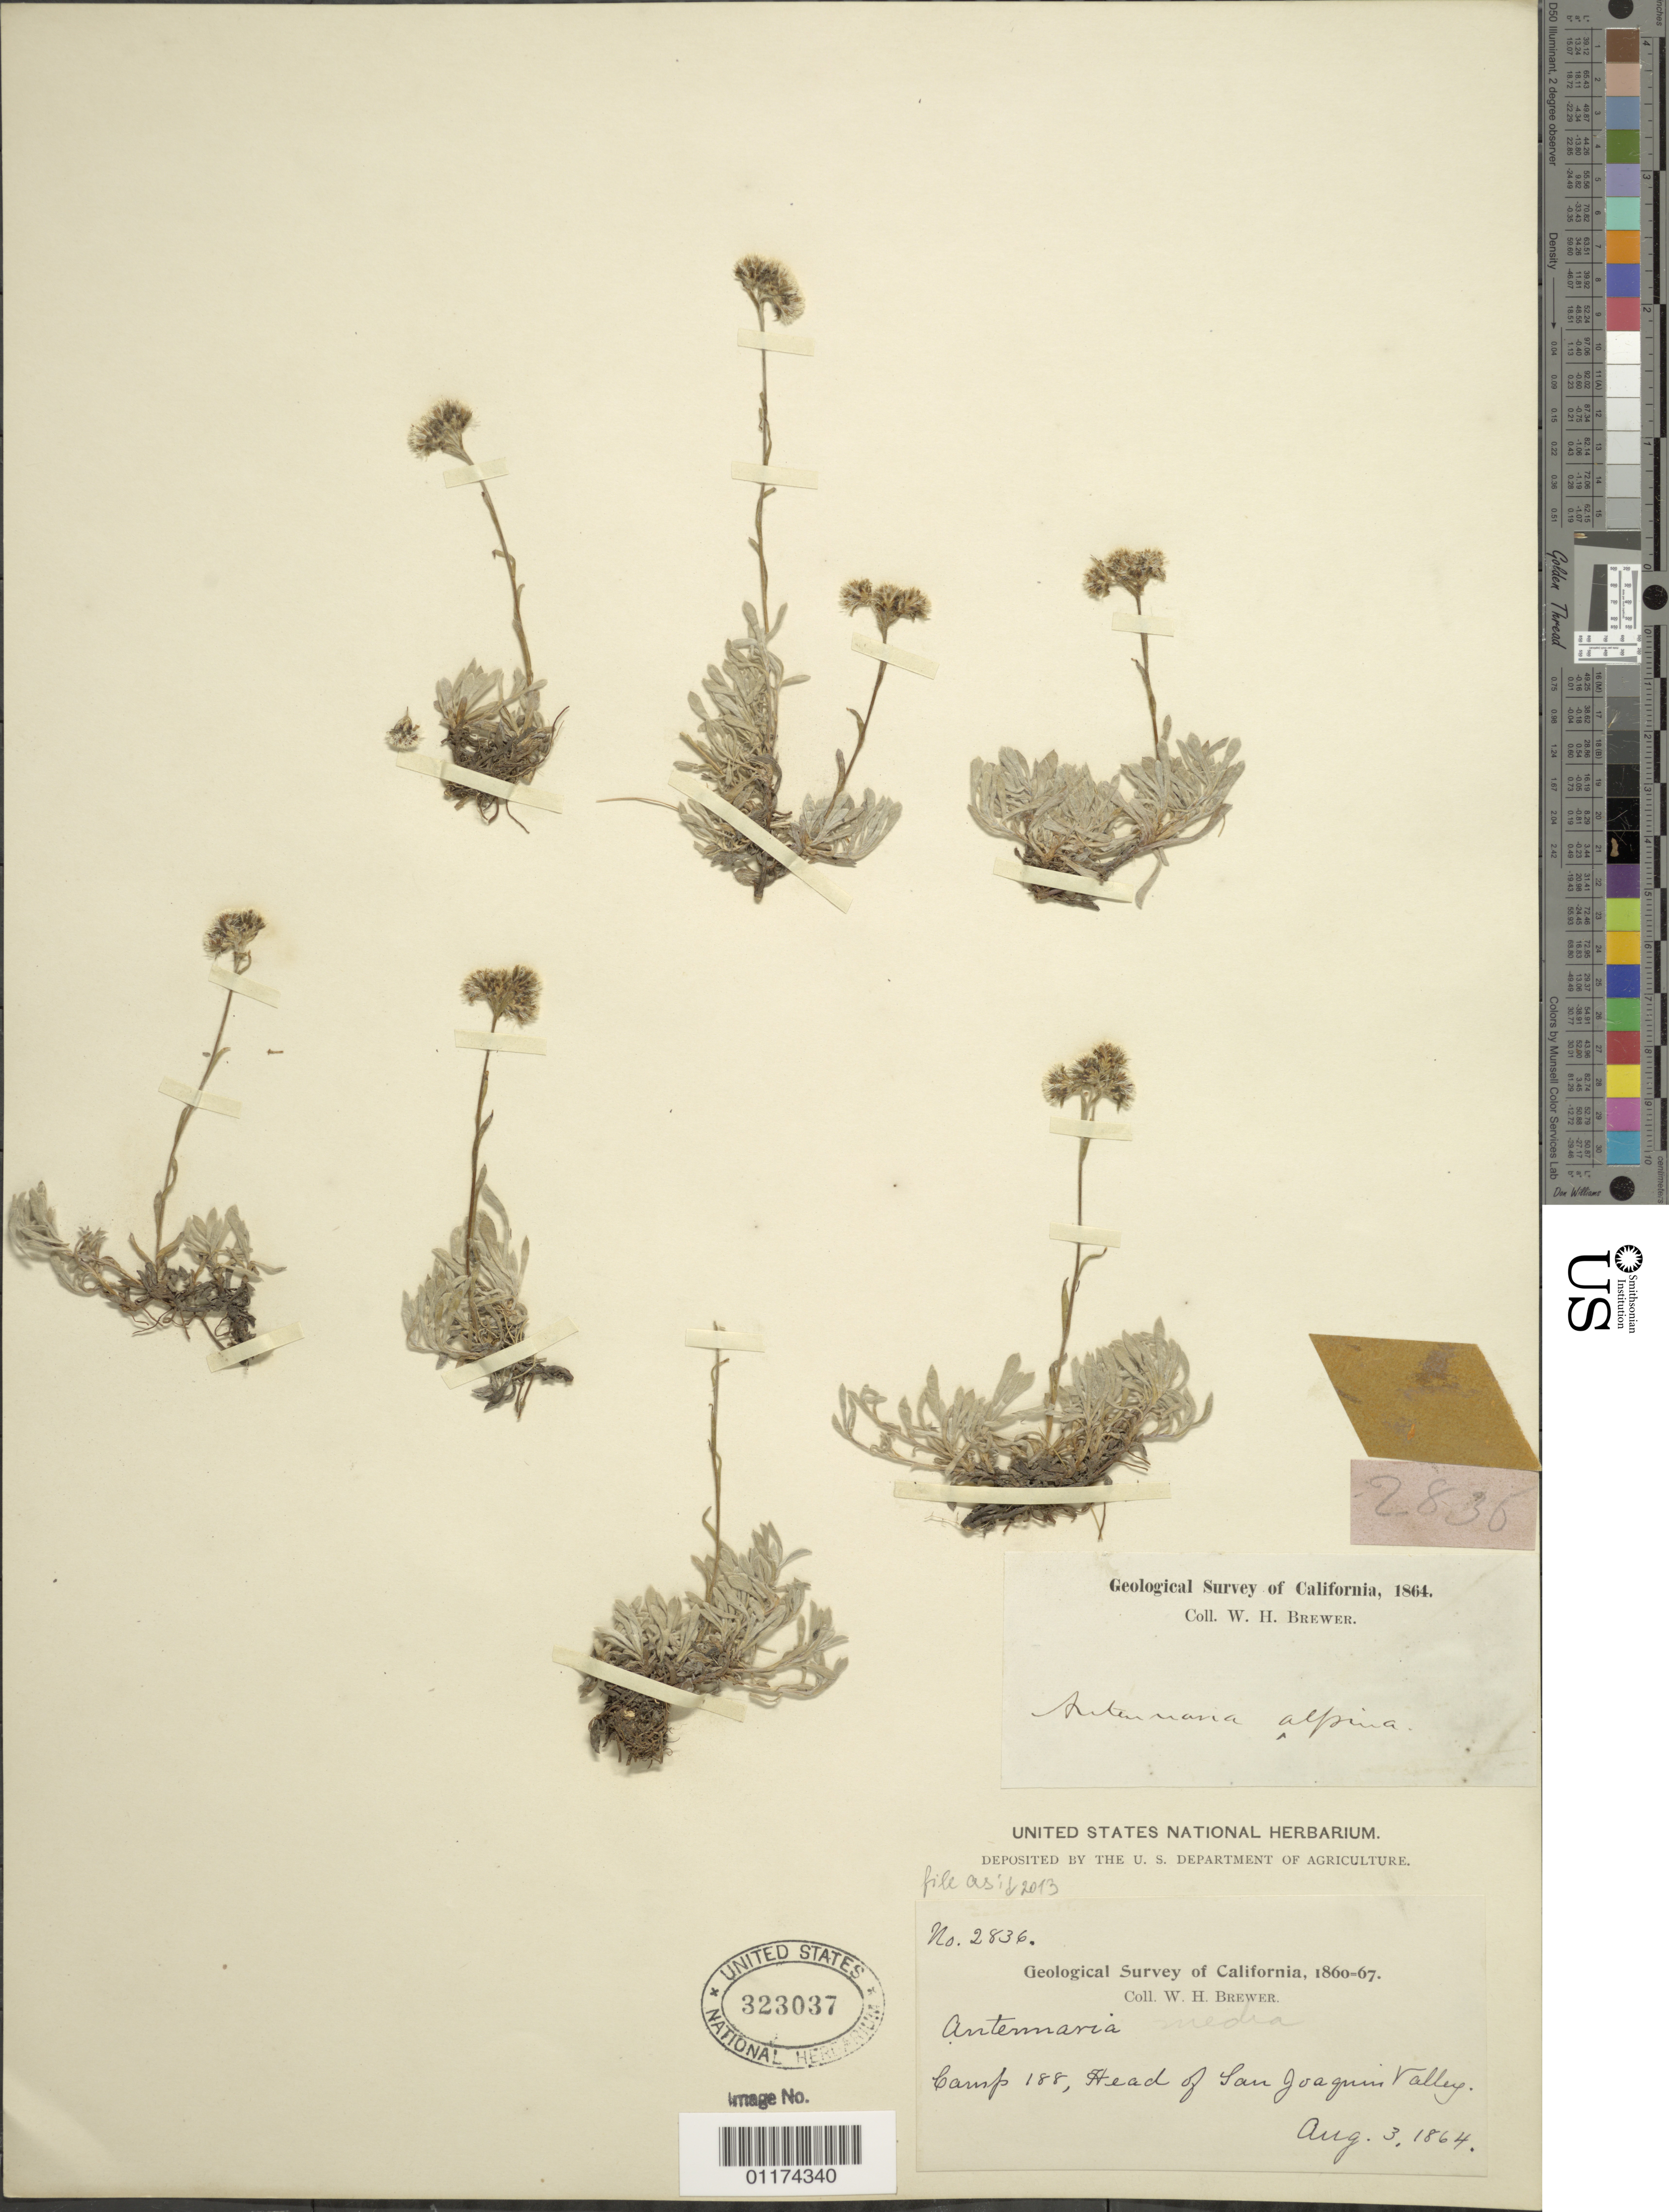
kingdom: Plantae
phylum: Tracheophyta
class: Magnoliopsida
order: Asterales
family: Asteraceae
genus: Antennaria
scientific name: Antennaria media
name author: Greene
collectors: W. H. Brewer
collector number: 2836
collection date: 1864-08-03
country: United States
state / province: California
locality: Camp 188, Head of San Joaquin Valley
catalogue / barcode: US 323037